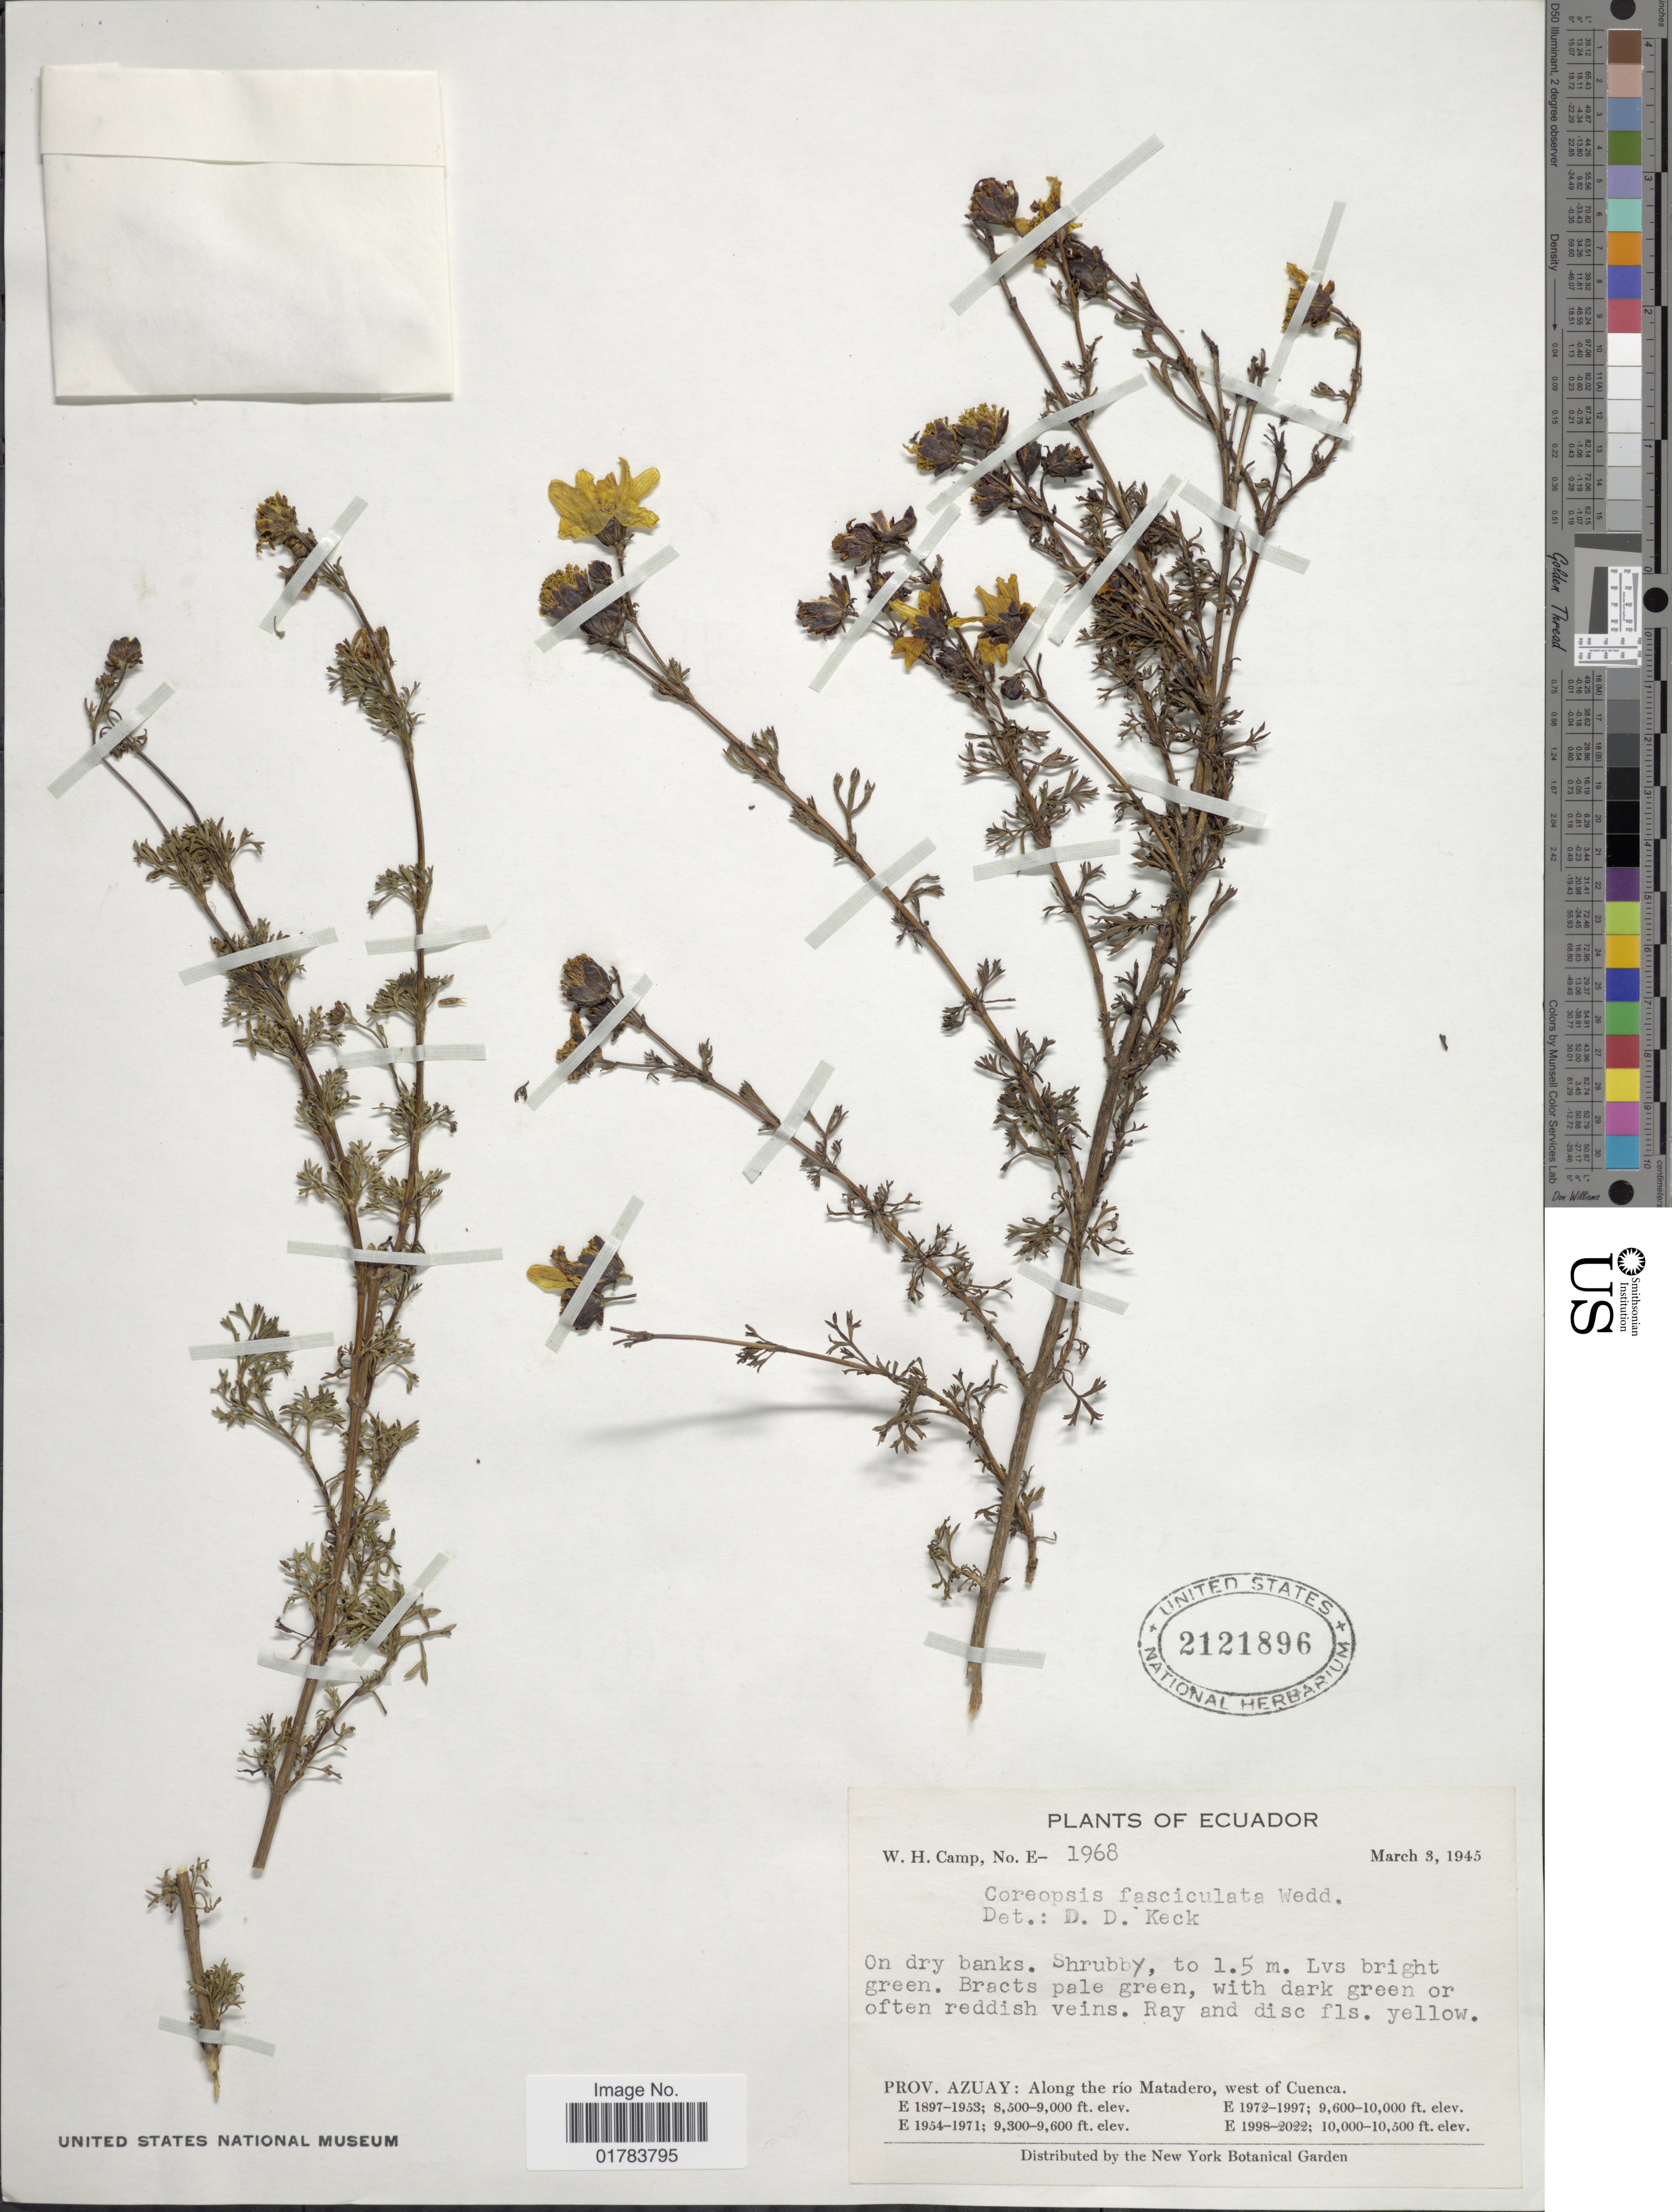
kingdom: Plantae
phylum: Tracheophyta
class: Magnoliopsida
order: Asterales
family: Asteraceae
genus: Coreopsis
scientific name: Coreopsis fasciculata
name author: Wedd.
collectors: W. H. Camp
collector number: E1968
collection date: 1945-03-03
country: Ecuador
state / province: Azuay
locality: Along the rio Maradero, west of Cuenca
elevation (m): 2591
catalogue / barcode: US 2121896